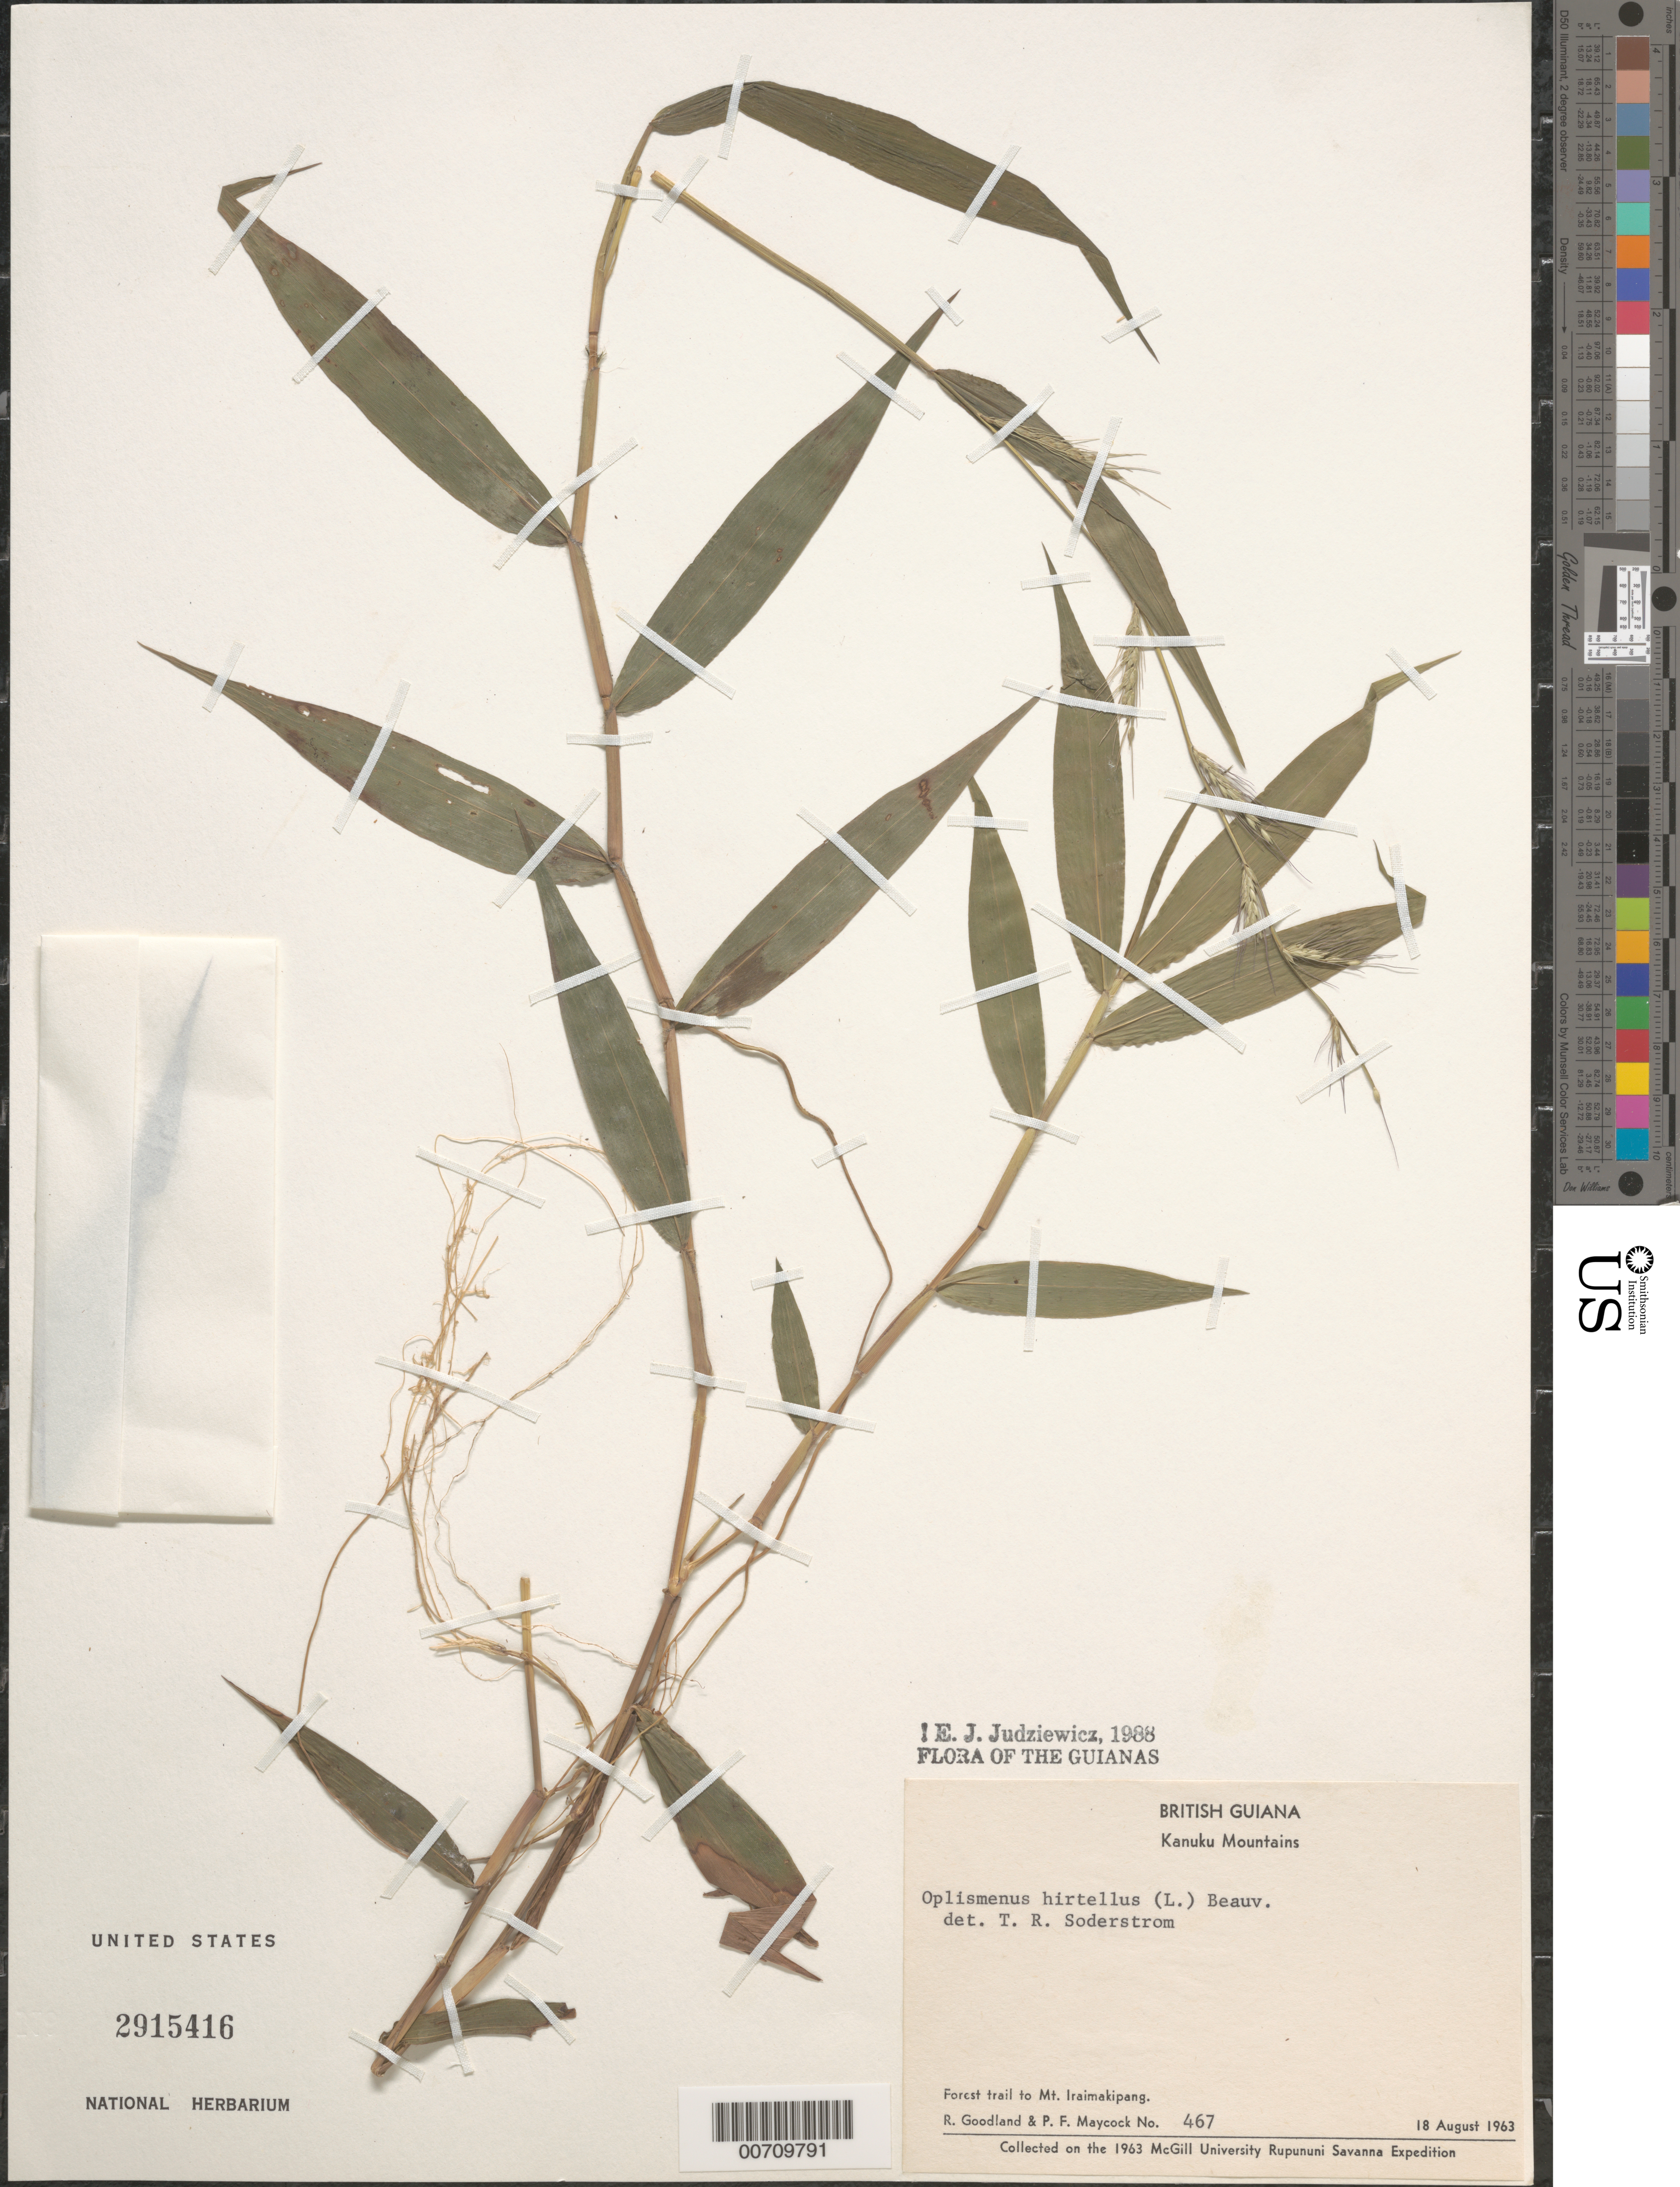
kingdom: Plantae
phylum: Tracheophyta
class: Liliopsida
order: Poales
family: Poaceae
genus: Oplismenus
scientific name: Oplismenus hirtellus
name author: (L.) P. Beauv.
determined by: Soderstrom, T. R.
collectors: R. Goodland & P. Maycock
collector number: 467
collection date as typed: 18-Aug-63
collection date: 1963-08-18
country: Guyana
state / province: U. Takutu-U. Essequibo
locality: Mt. Iraimakipang, trail to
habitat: Forest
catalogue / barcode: US 2915416